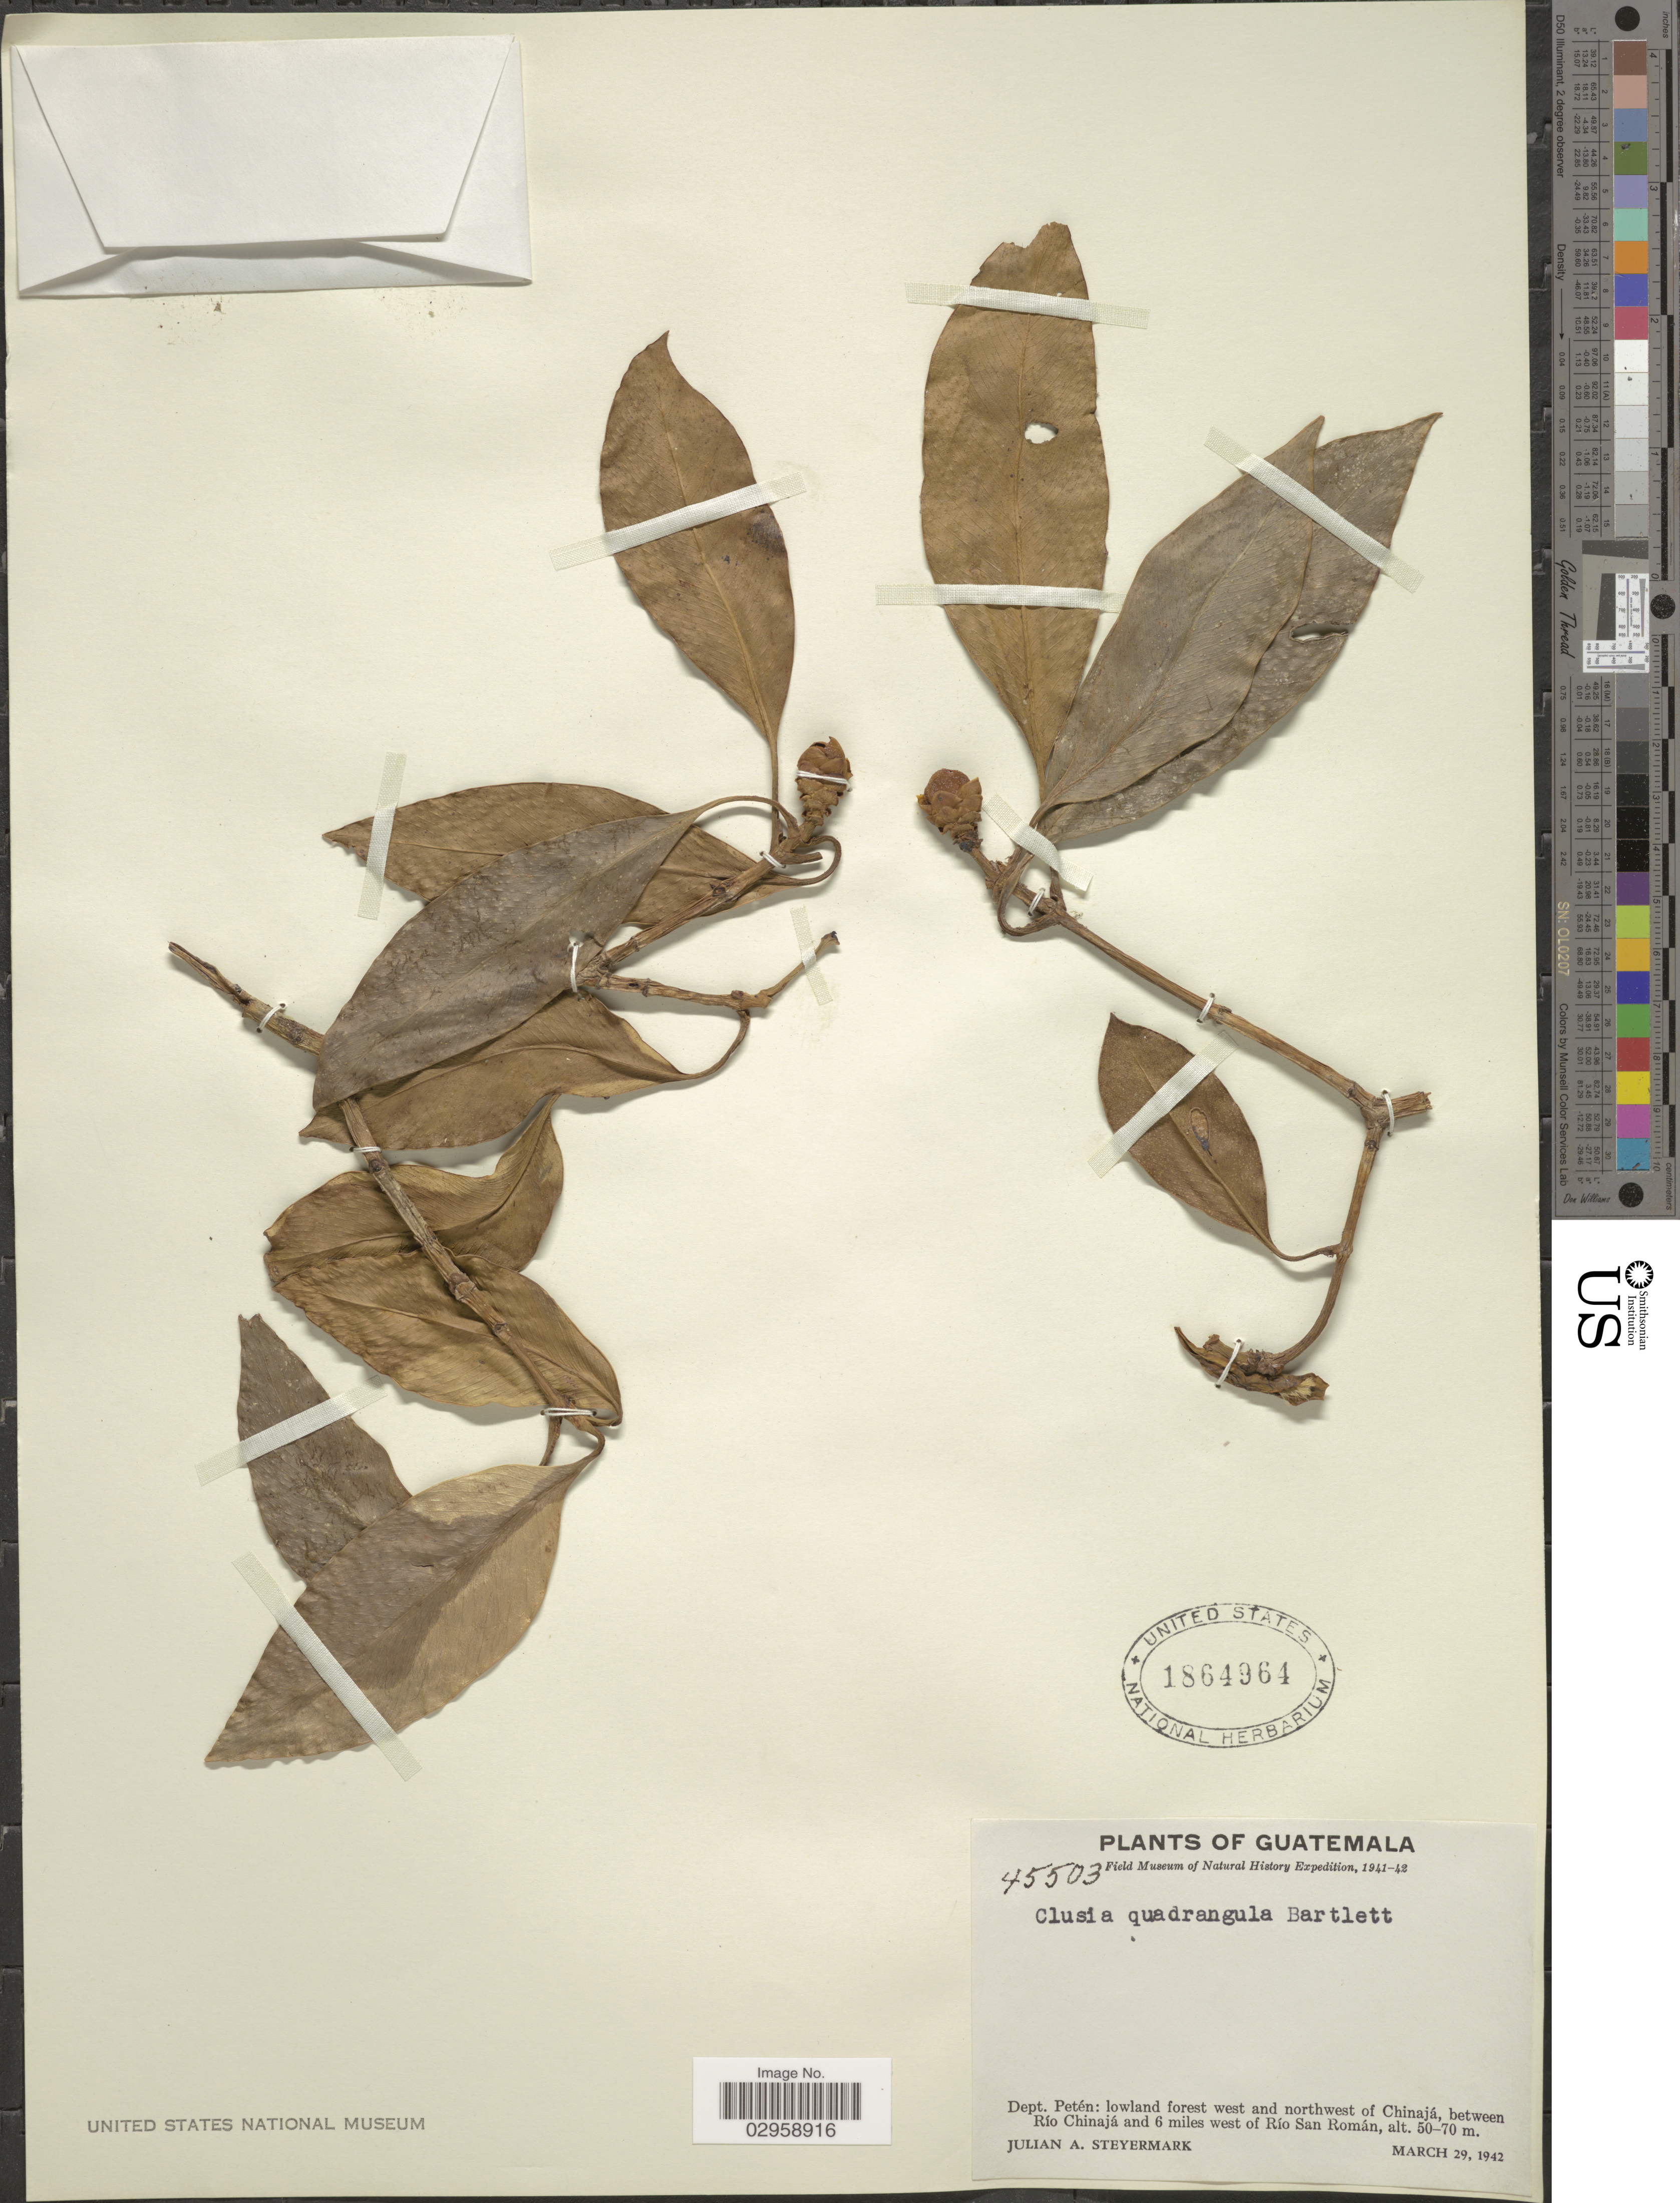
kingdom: Plantae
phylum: Tracheophyta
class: Magnoliopsida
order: Malpighiales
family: Clusiaceae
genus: Clusia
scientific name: Clusia quadrangula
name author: Bartlett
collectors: J. Steyermark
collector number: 45503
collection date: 1942-03-29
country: Guatemala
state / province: El Petén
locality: Dept. Petén: lowland forest west and northwest of Chinajá, between Río Chinaja and 6 miles west of Río San Román.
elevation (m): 50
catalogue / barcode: US 1864964